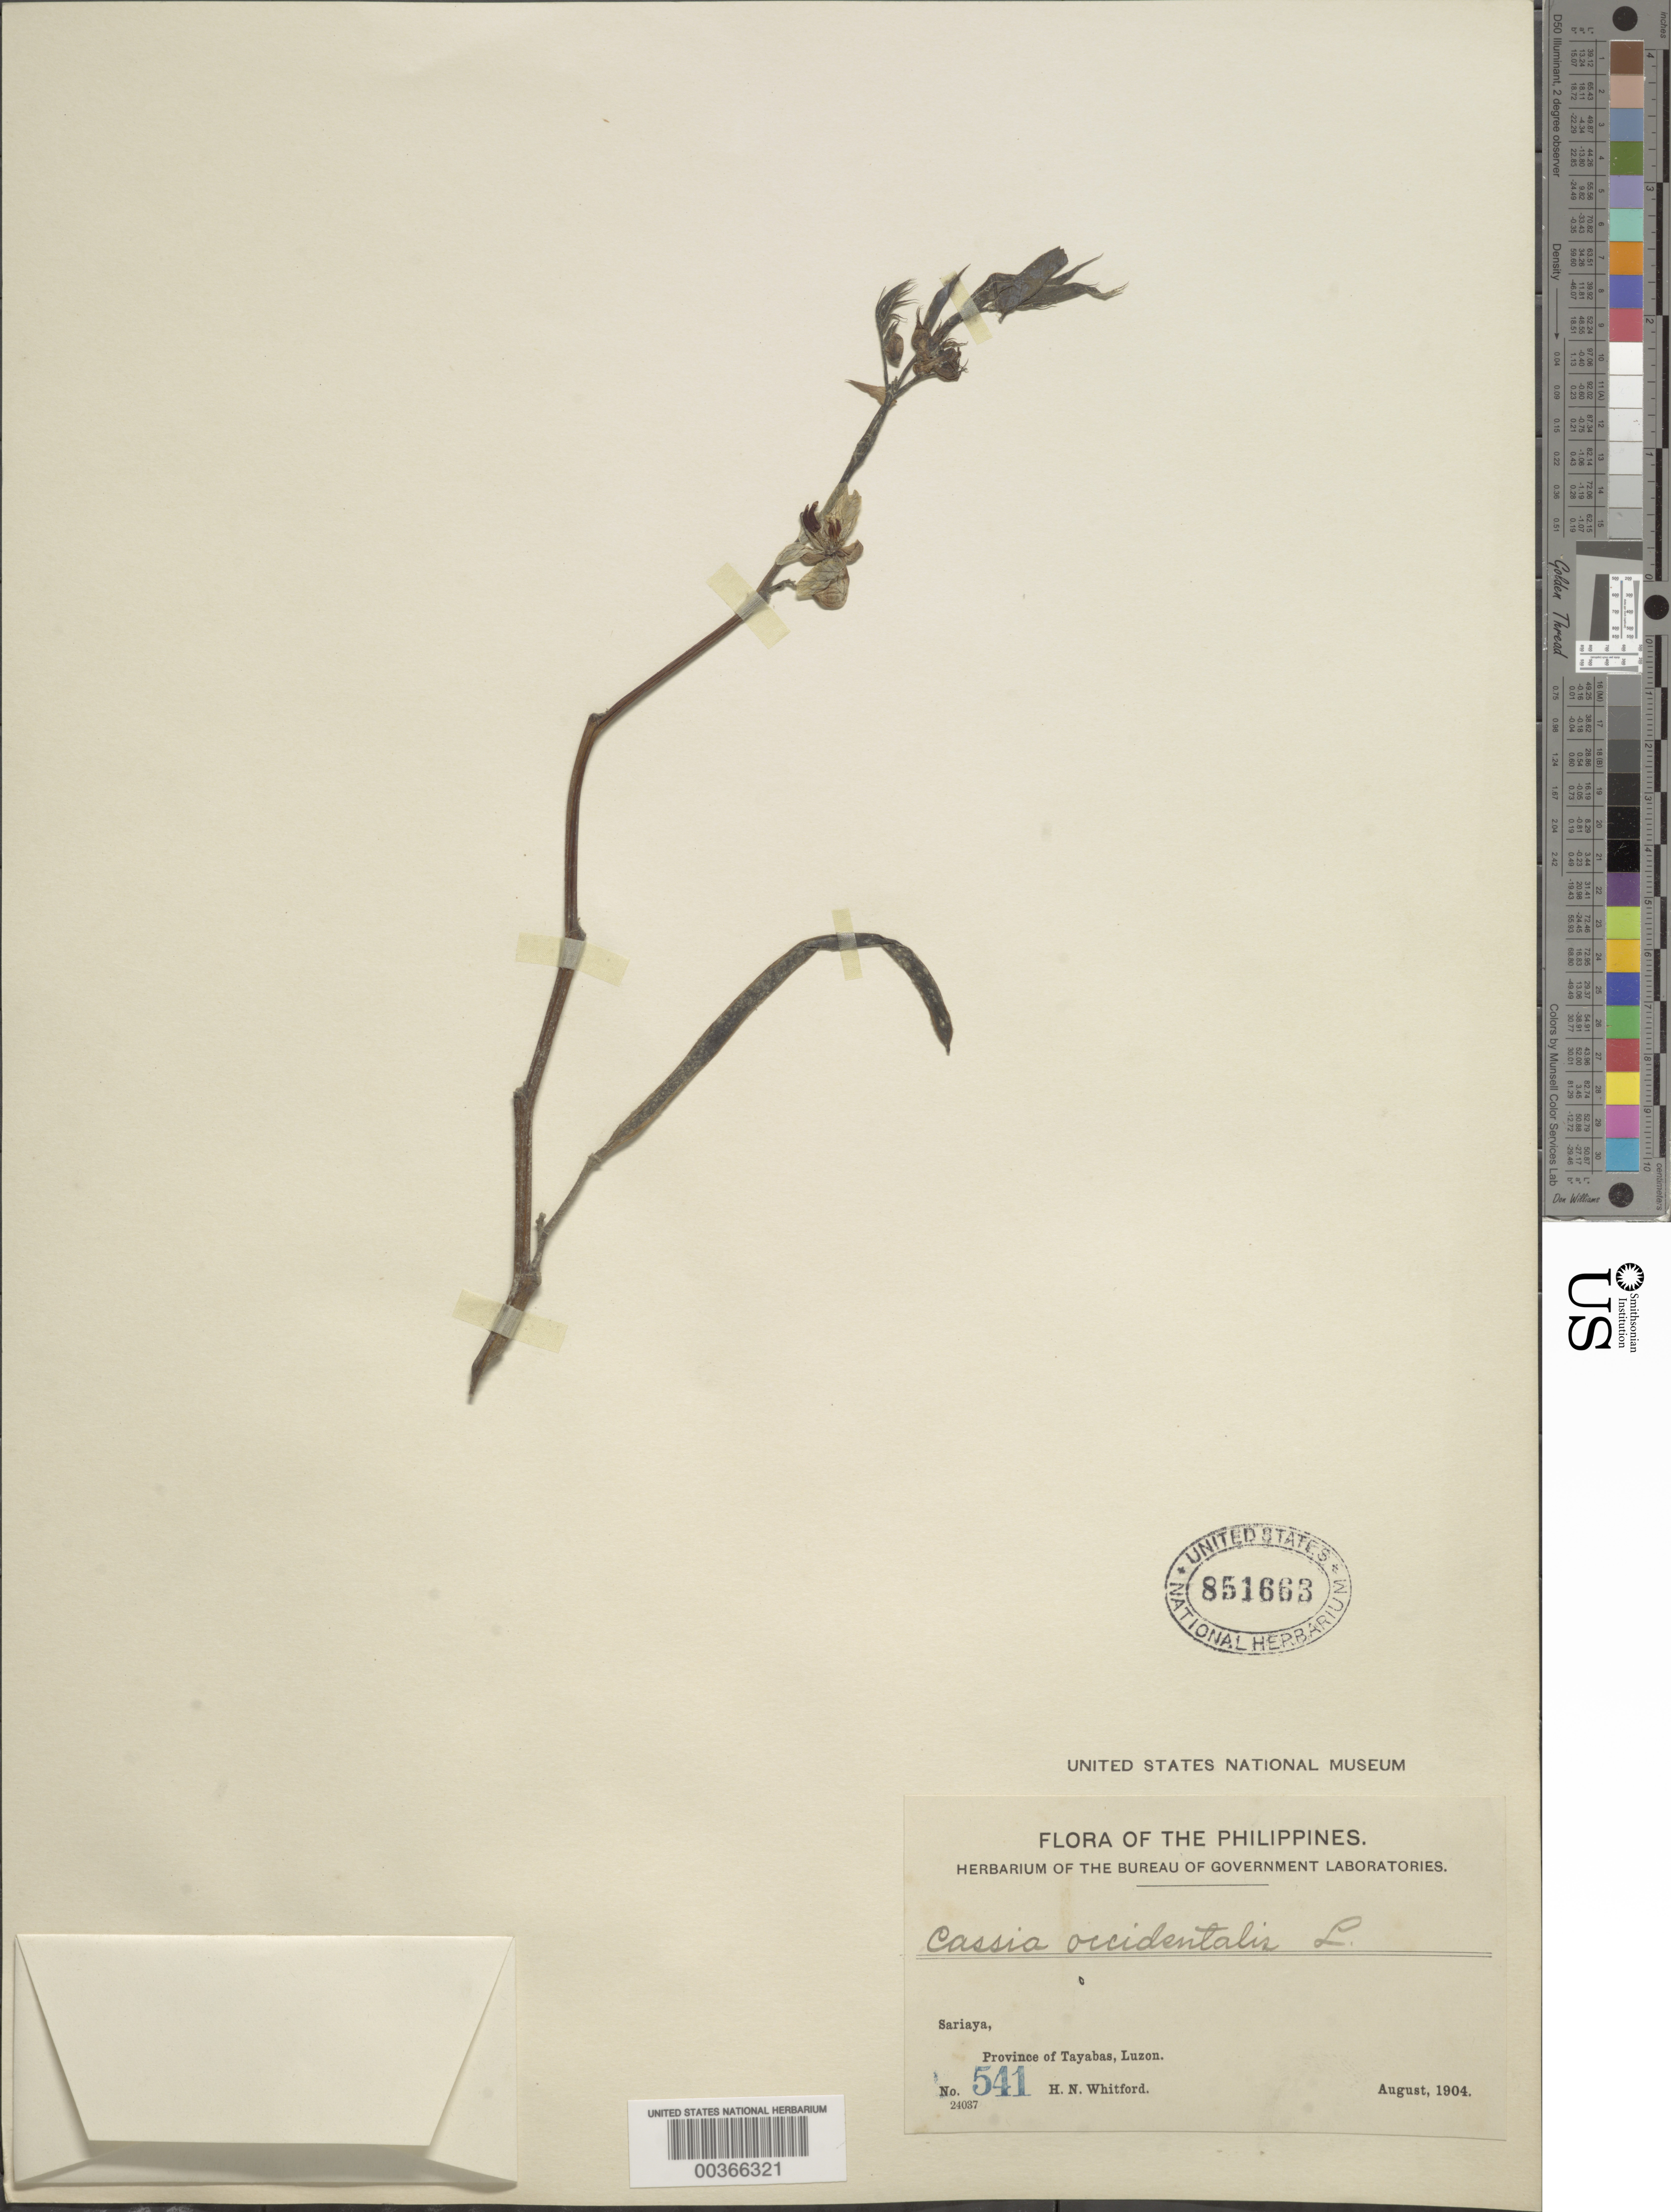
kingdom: Plantae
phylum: Tracheophyta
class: Magnoliopsida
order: Fabales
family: Fabaceae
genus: Senna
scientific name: Senna occidentalis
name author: (L.) Link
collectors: H. N. Whitford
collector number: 541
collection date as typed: Aug 1904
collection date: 1904-08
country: Philippines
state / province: Calabarzon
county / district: Quezon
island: Luzon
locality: Sariaya, tayabas prov. [= quezon province]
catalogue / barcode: US 851663